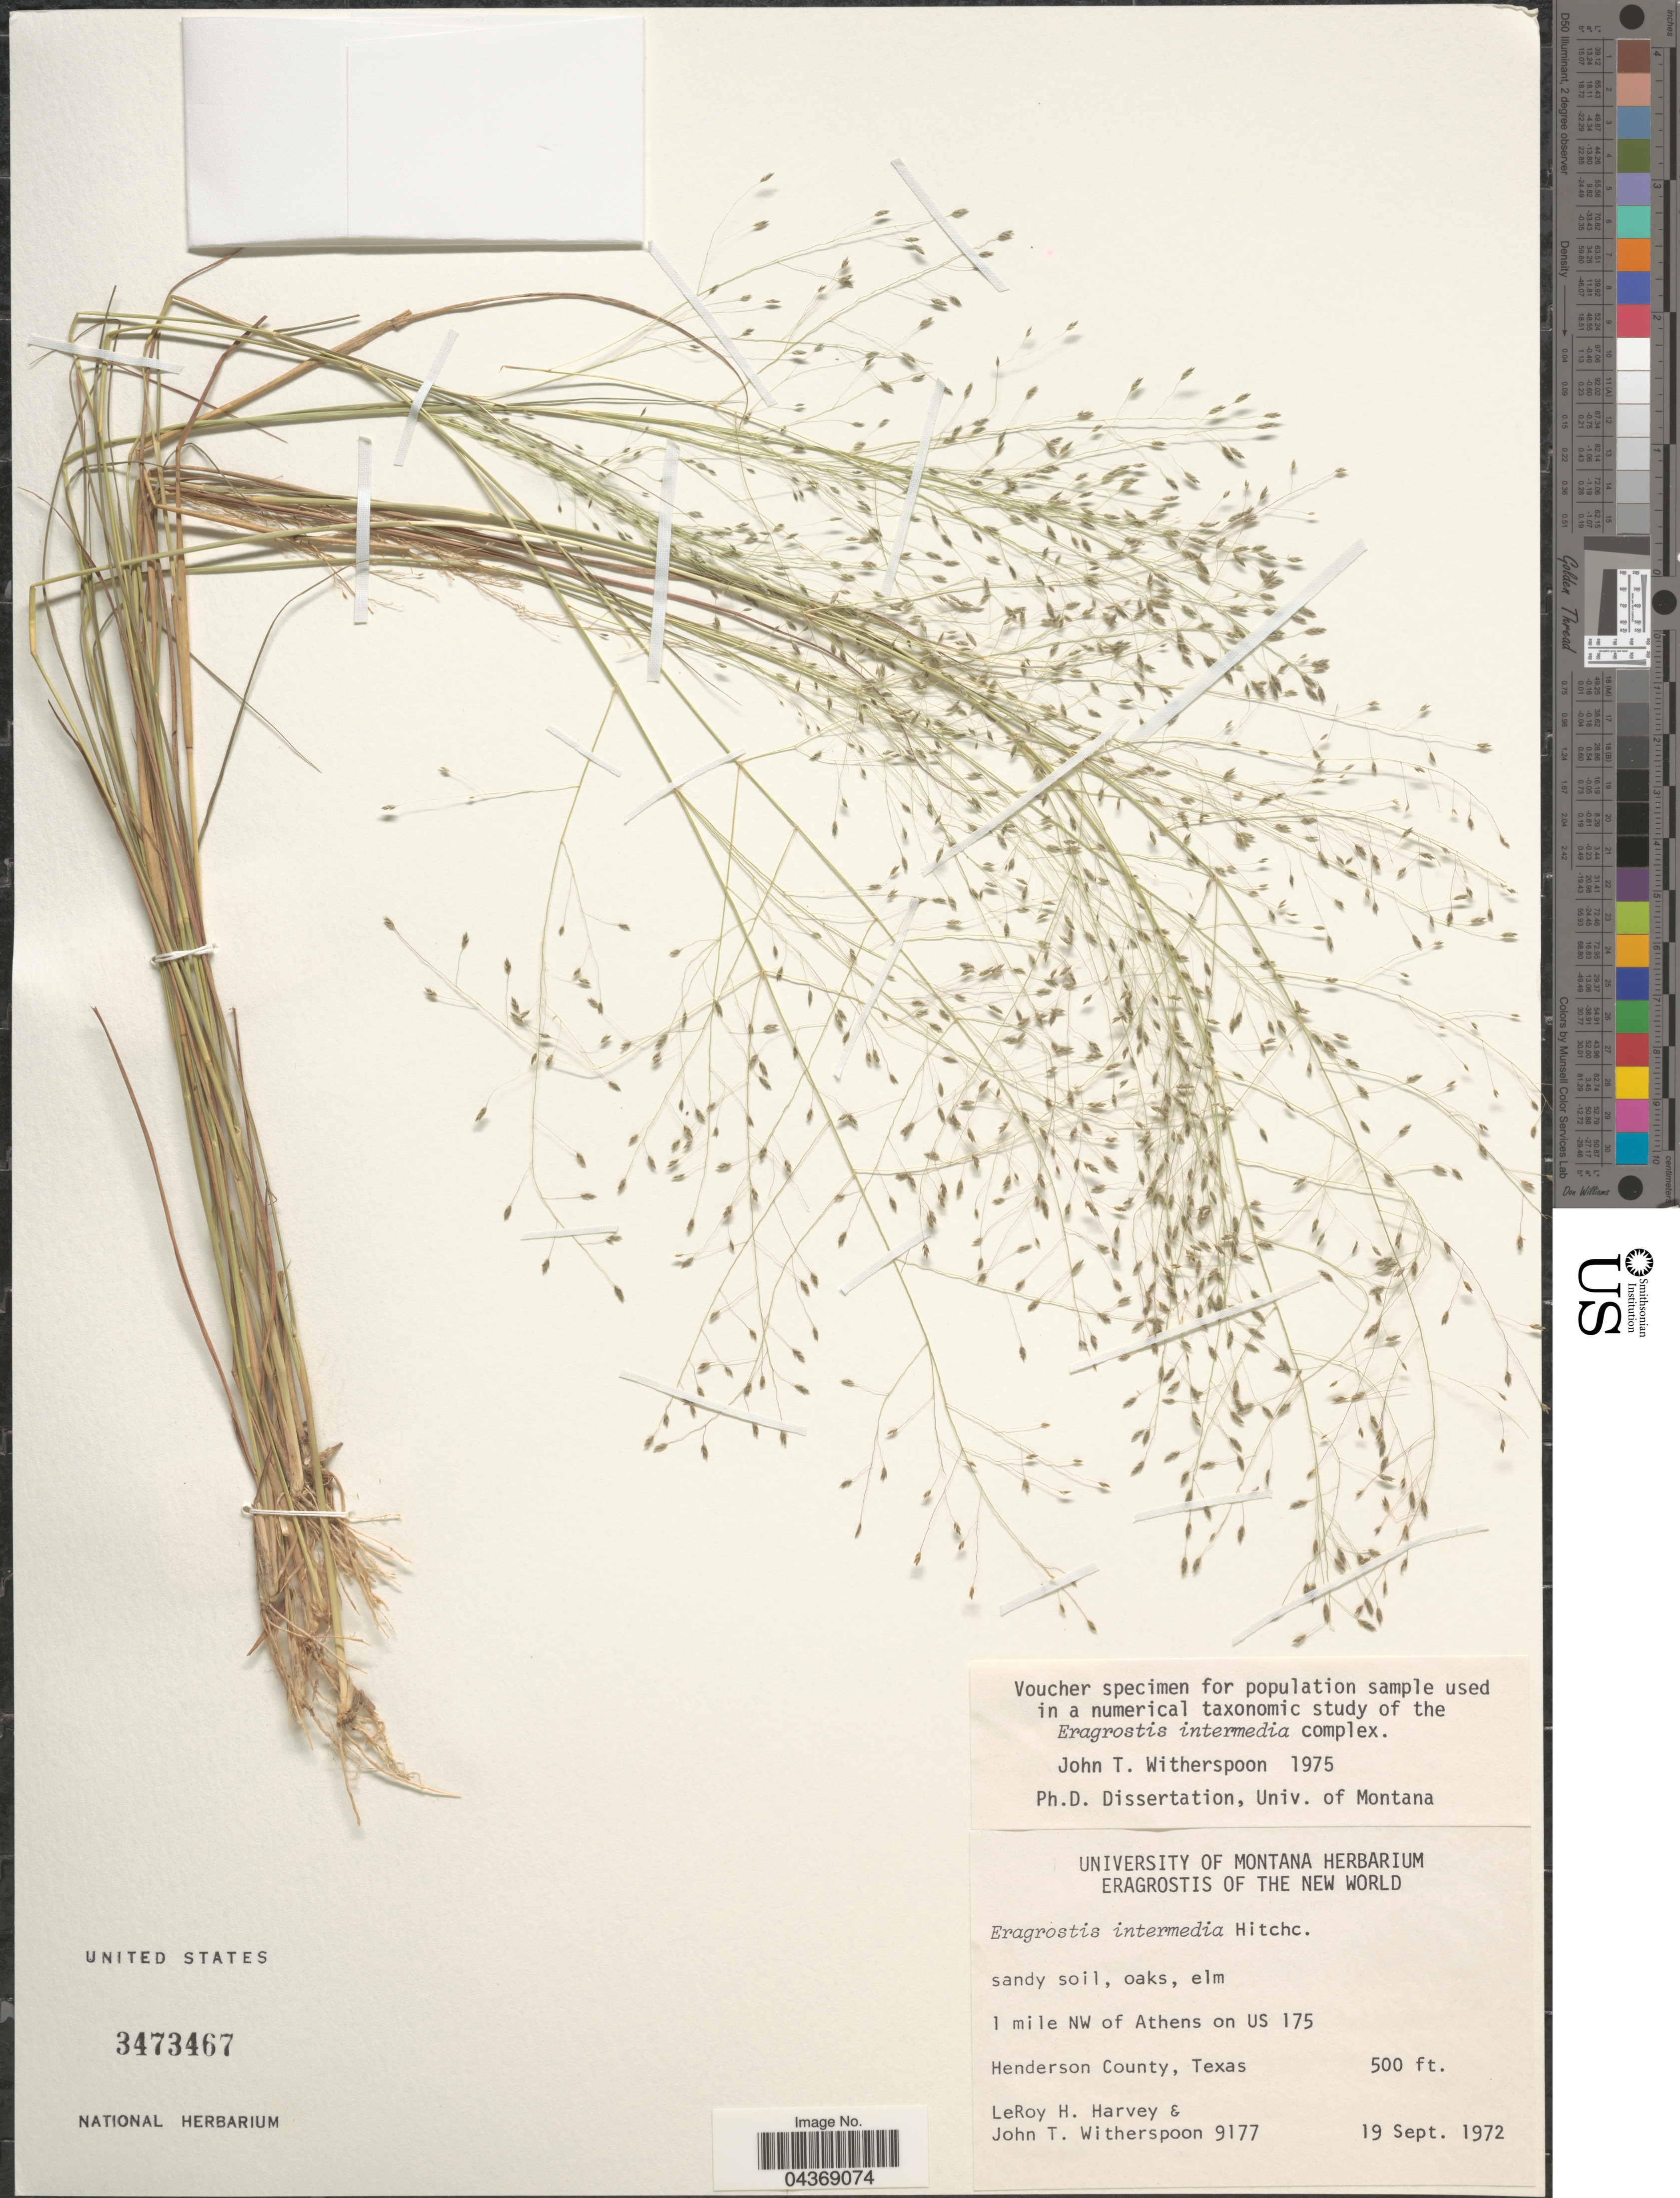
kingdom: Plantae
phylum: Tracheophyta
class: Liliopsida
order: Poales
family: Poaceae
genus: Eragrostis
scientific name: Eragrostis intermedia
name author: Hitchc.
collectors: L. H. Harvey & J. Witherspoon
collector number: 9177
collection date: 1972-09-19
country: United States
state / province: Texas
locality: Sandy soil, oaks, elm. 1 mile NW of Athens on US 175. Henderson County.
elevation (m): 152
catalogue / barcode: US 3473467